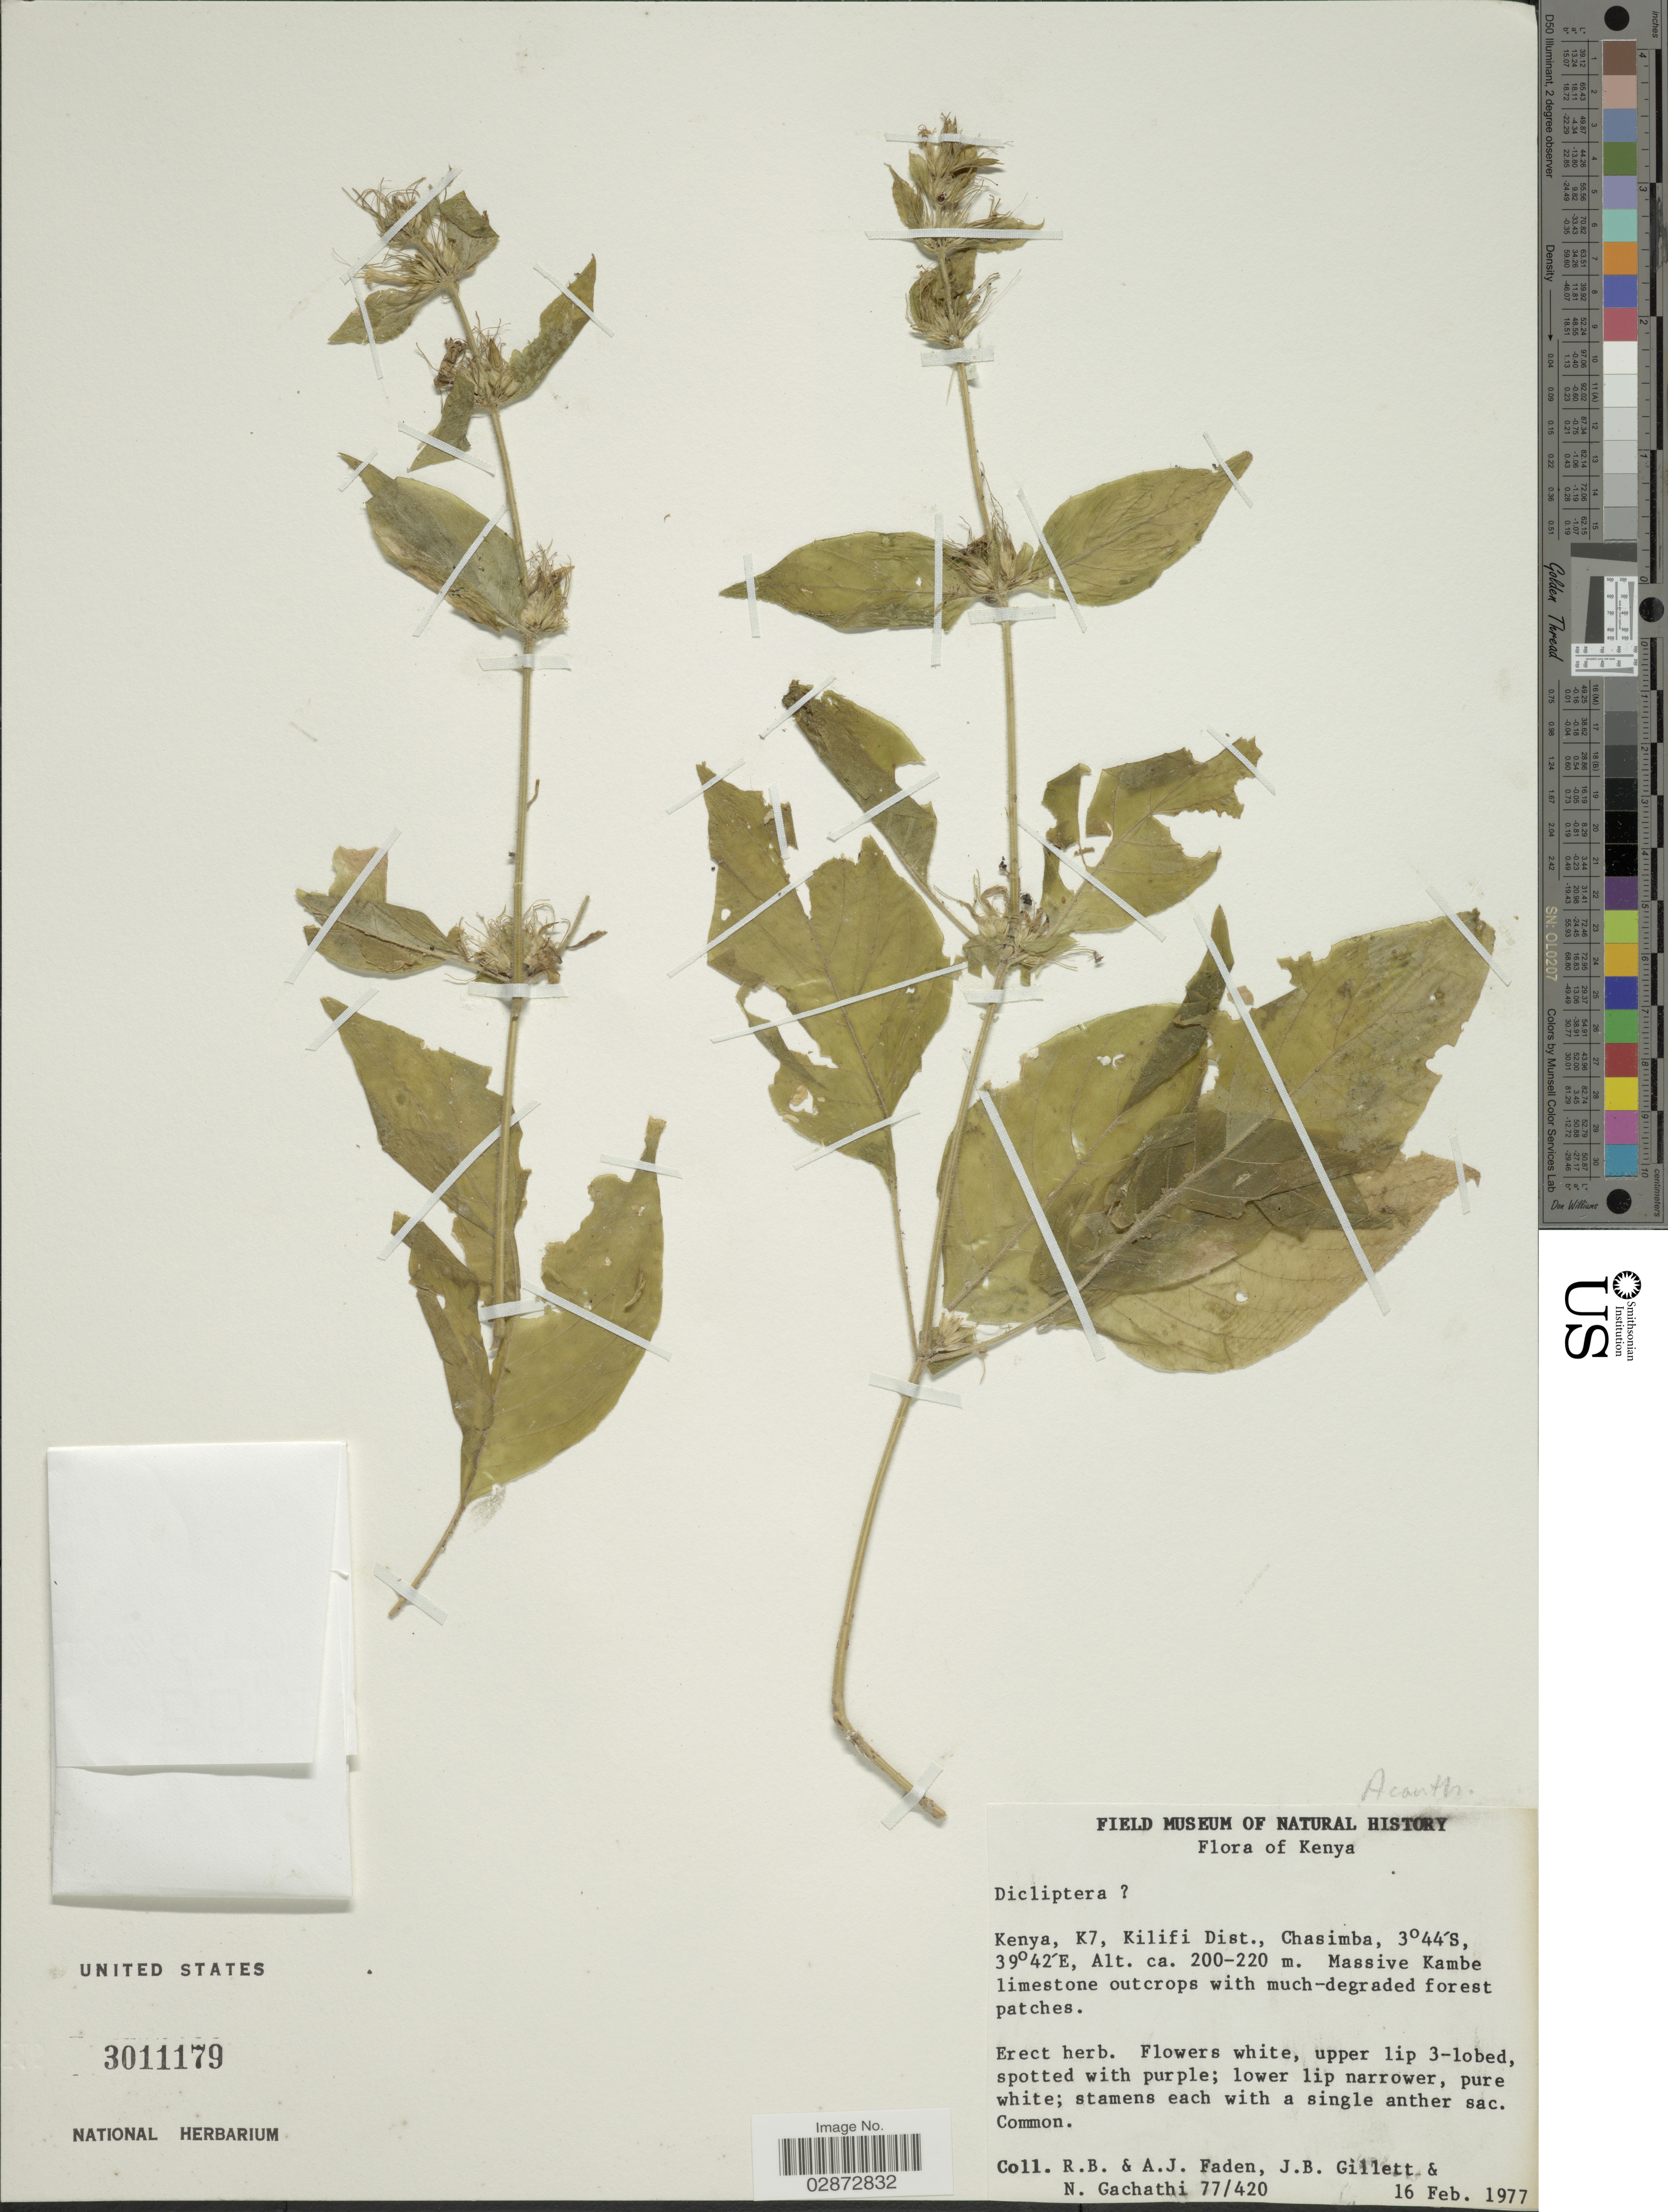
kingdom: Plantae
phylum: Tracheophyta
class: Magnoliopsida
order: Lamiales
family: Acanthaceae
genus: Dicliptera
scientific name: Dicliptera sp.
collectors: R. B. Faden, A. J. Faden, J. B. Gillett & N. Gachathi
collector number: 77/420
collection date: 1977-02-16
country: Kenya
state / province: Kilifi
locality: K7, Kilifi Dist., Chasimba.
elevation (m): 200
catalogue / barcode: US 3011179